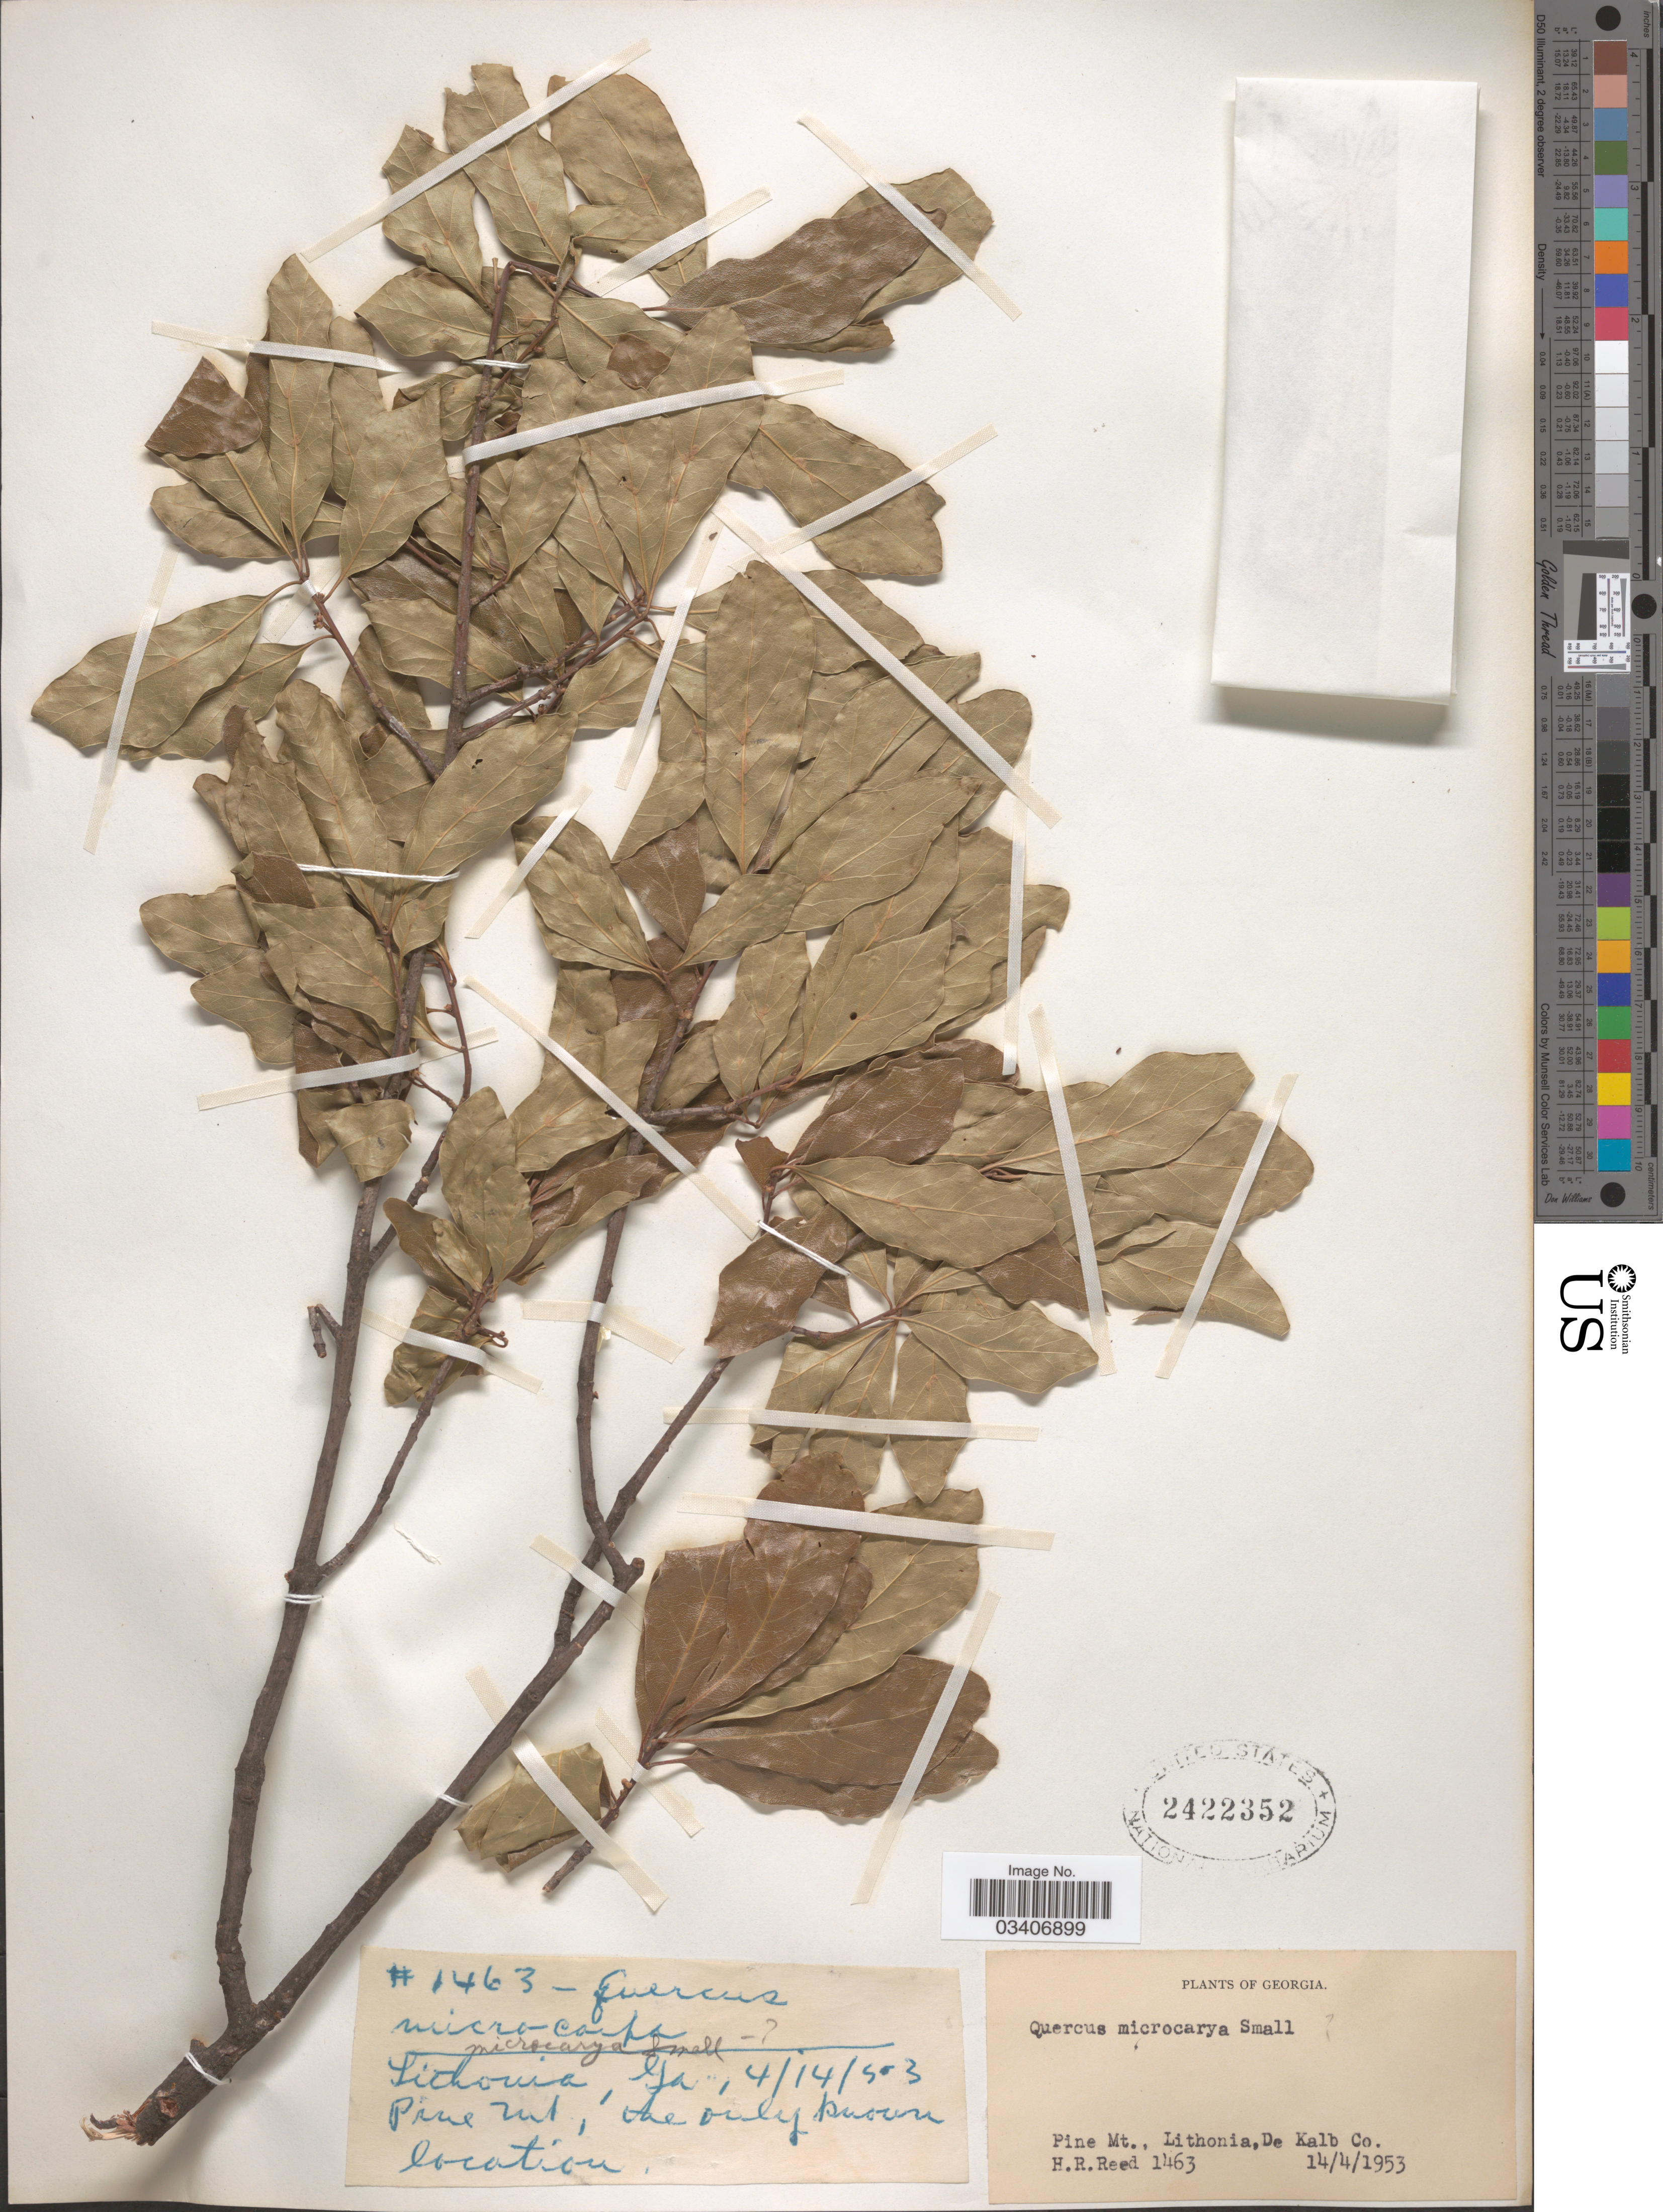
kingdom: Plantae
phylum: Tracheophyta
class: Magnoliopsida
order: Fagales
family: Fagaceae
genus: Quercus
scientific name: Quercus microcarya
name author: Small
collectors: H. Reed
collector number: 1463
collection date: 1953-04-14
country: United States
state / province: Georgia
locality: Pine Mt., Lithonia, De Kalb Co.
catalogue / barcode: US 2422352